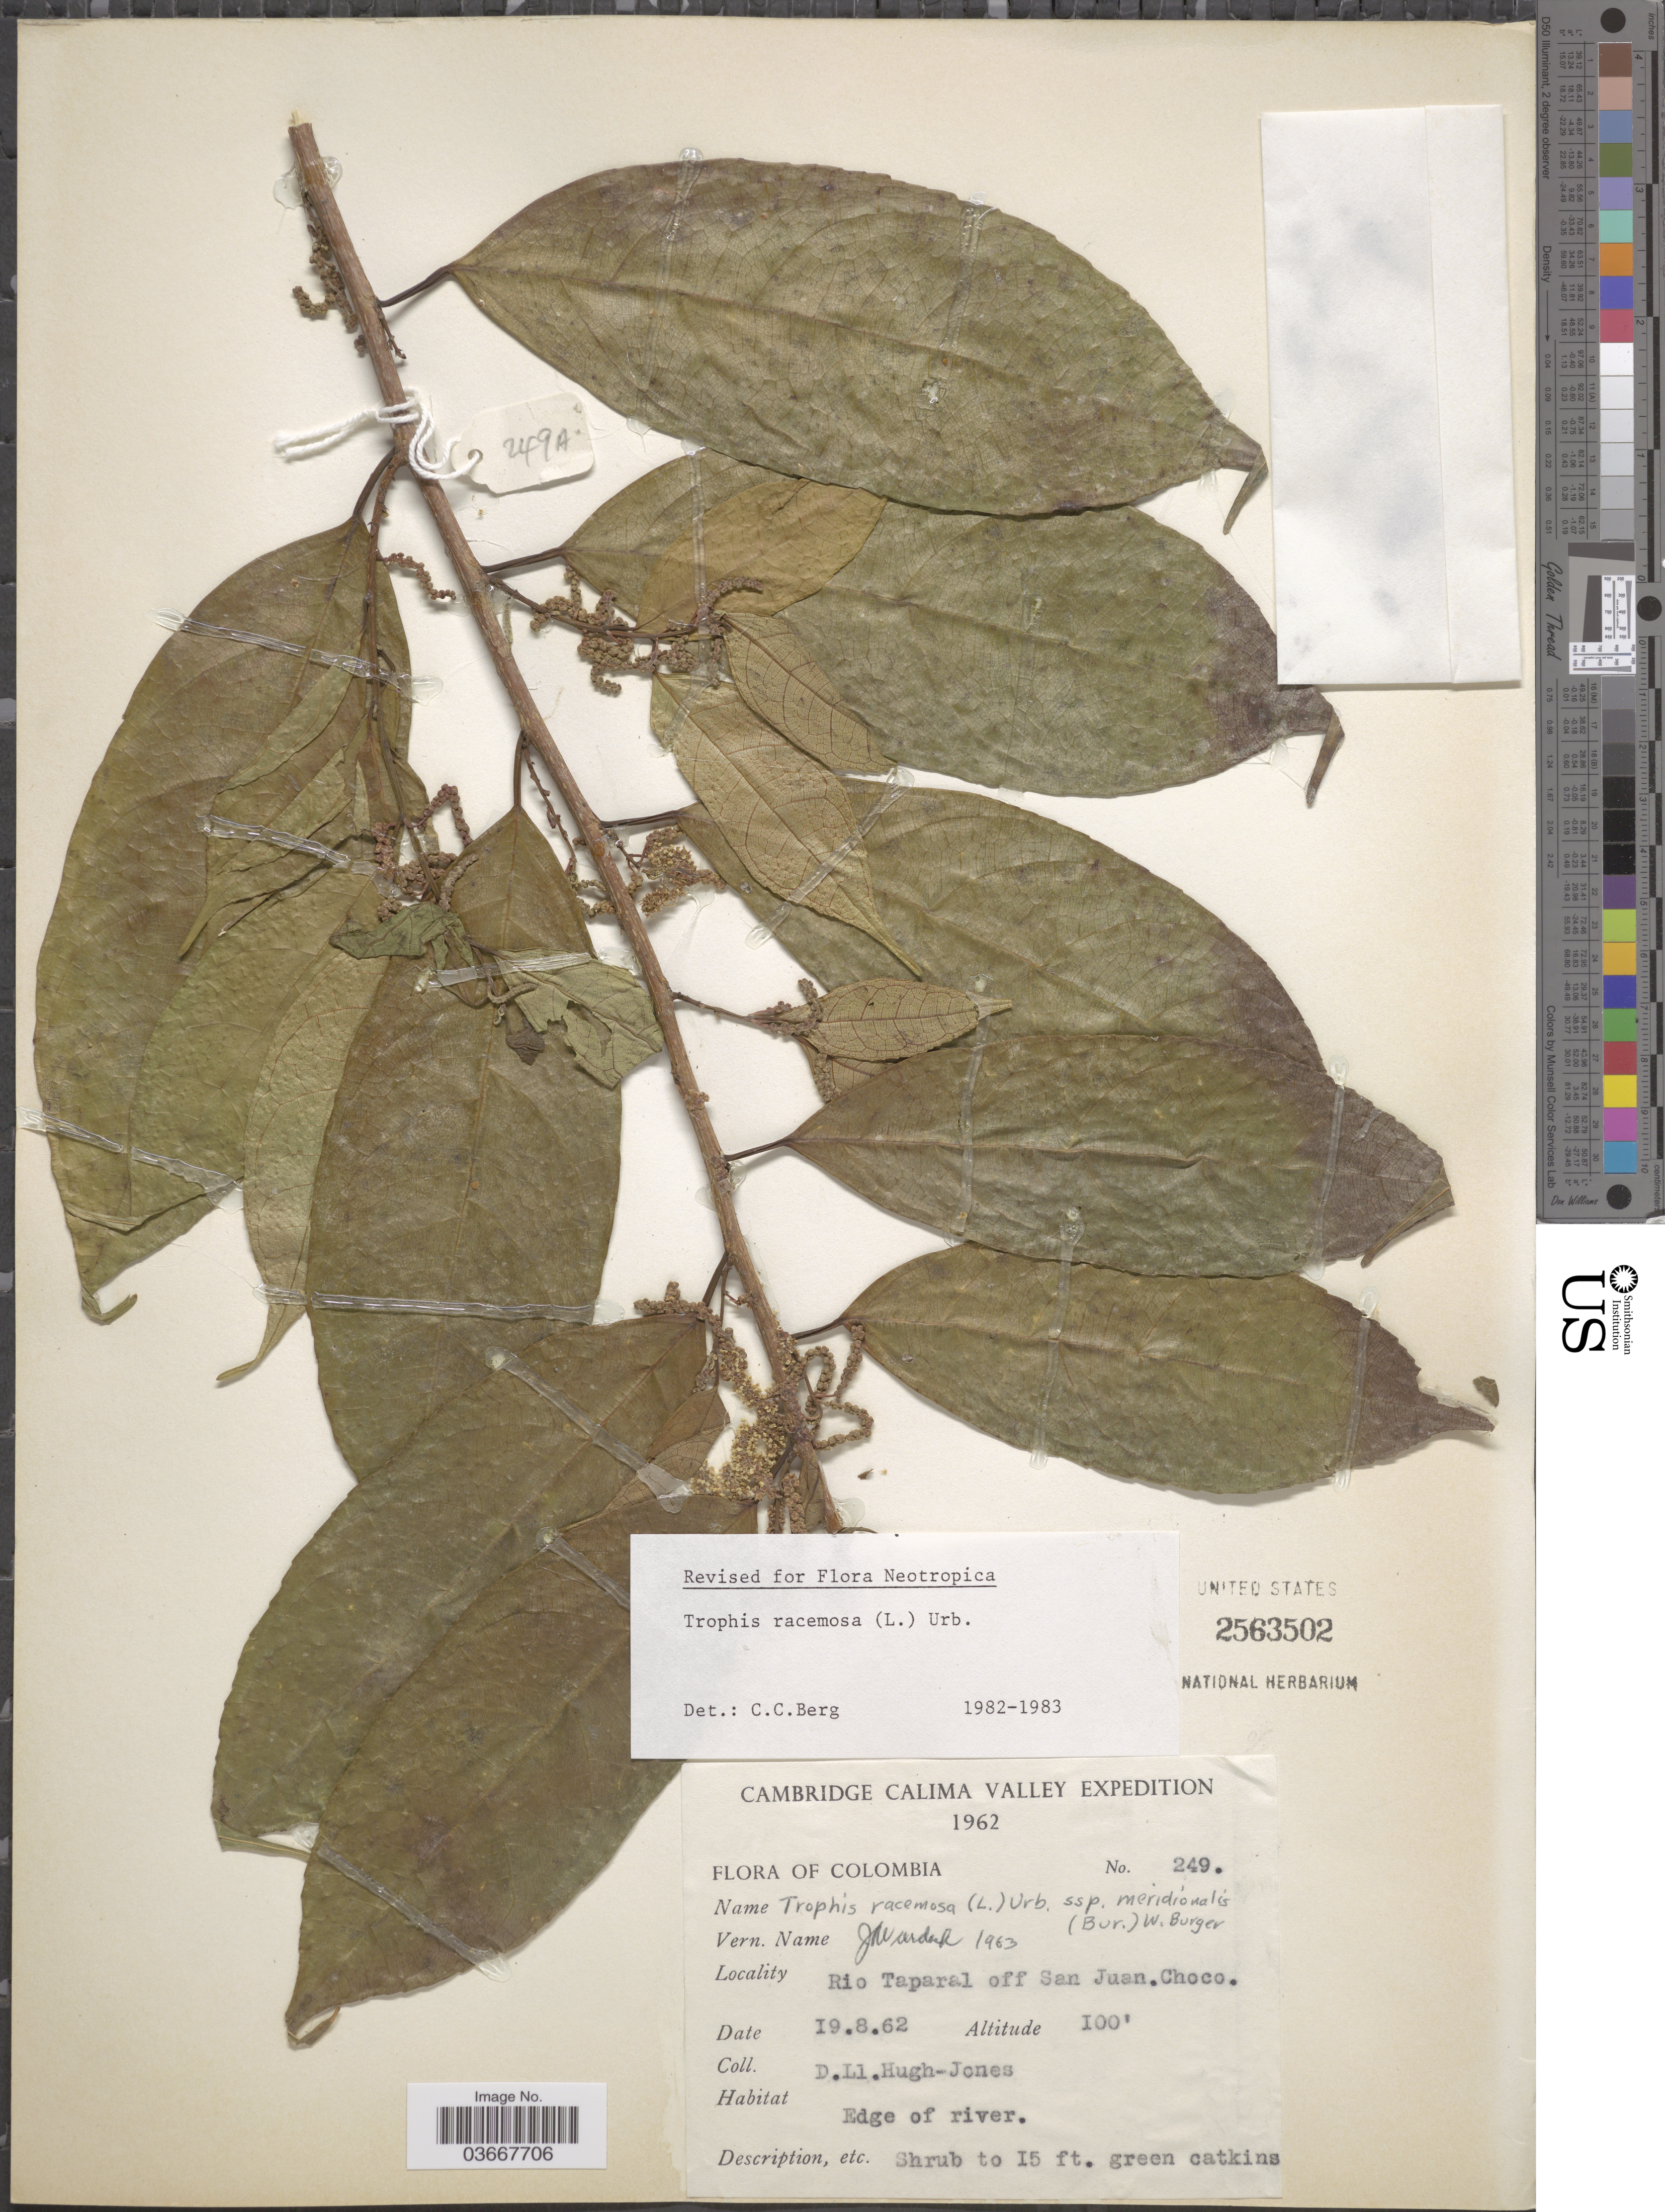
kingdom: Plantae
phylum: Tracheophyta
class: Magnoliopsida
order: Rosales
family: Moraceae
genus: Trophis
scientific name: Trophis racemosa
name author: (L.) Urb.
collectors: D. Hugh-Jones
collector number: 249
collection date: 1962-08-19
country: Colombia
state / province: Chocó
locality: Rio Taparal off San Juan. Choco.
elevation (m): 30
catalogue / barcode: US 2563502